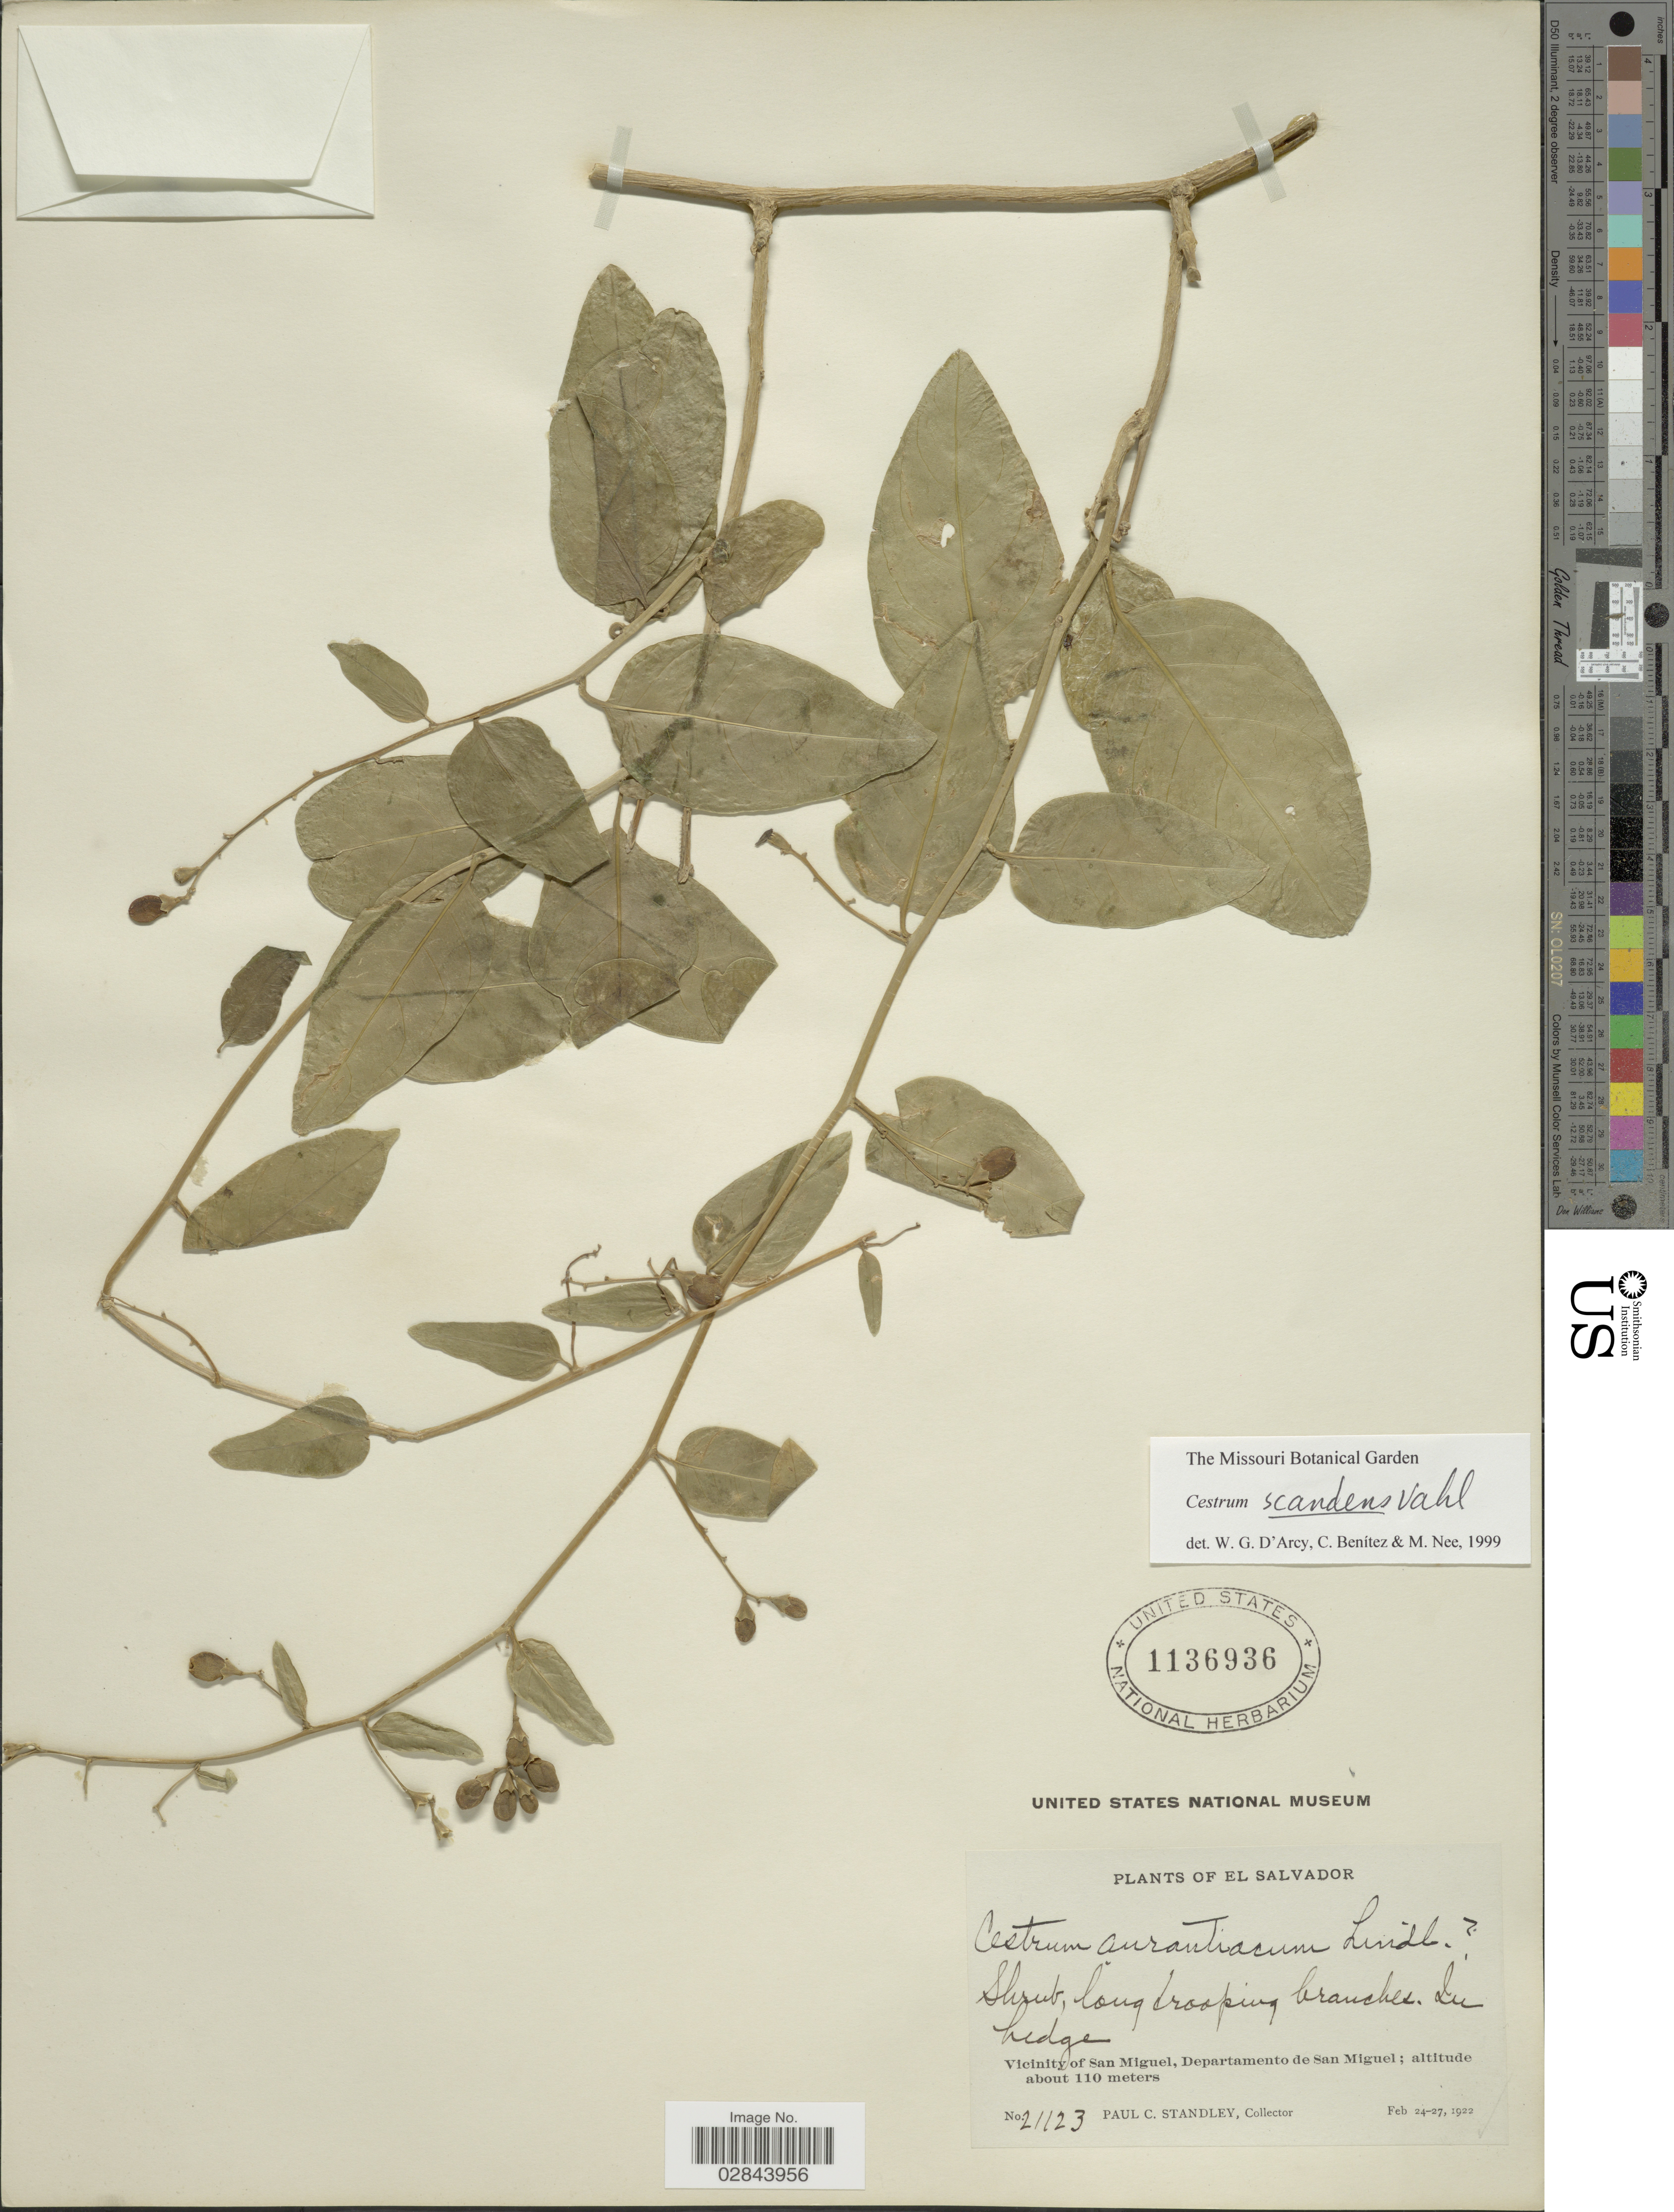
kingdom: Plantae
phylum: Tracheophyta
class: Magnoliopsida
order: Solanales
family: Solanaceae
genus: Cestrum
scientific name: Cestrum scandens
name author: Vahl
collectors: P. C. Standley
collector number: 21123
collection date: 1922-02-24/1922-02-27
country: El Salvador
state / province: San Miguel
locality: Vicinity of San Miguel, Departamento de San Miguel.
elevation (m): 110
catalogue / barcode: US 1136936